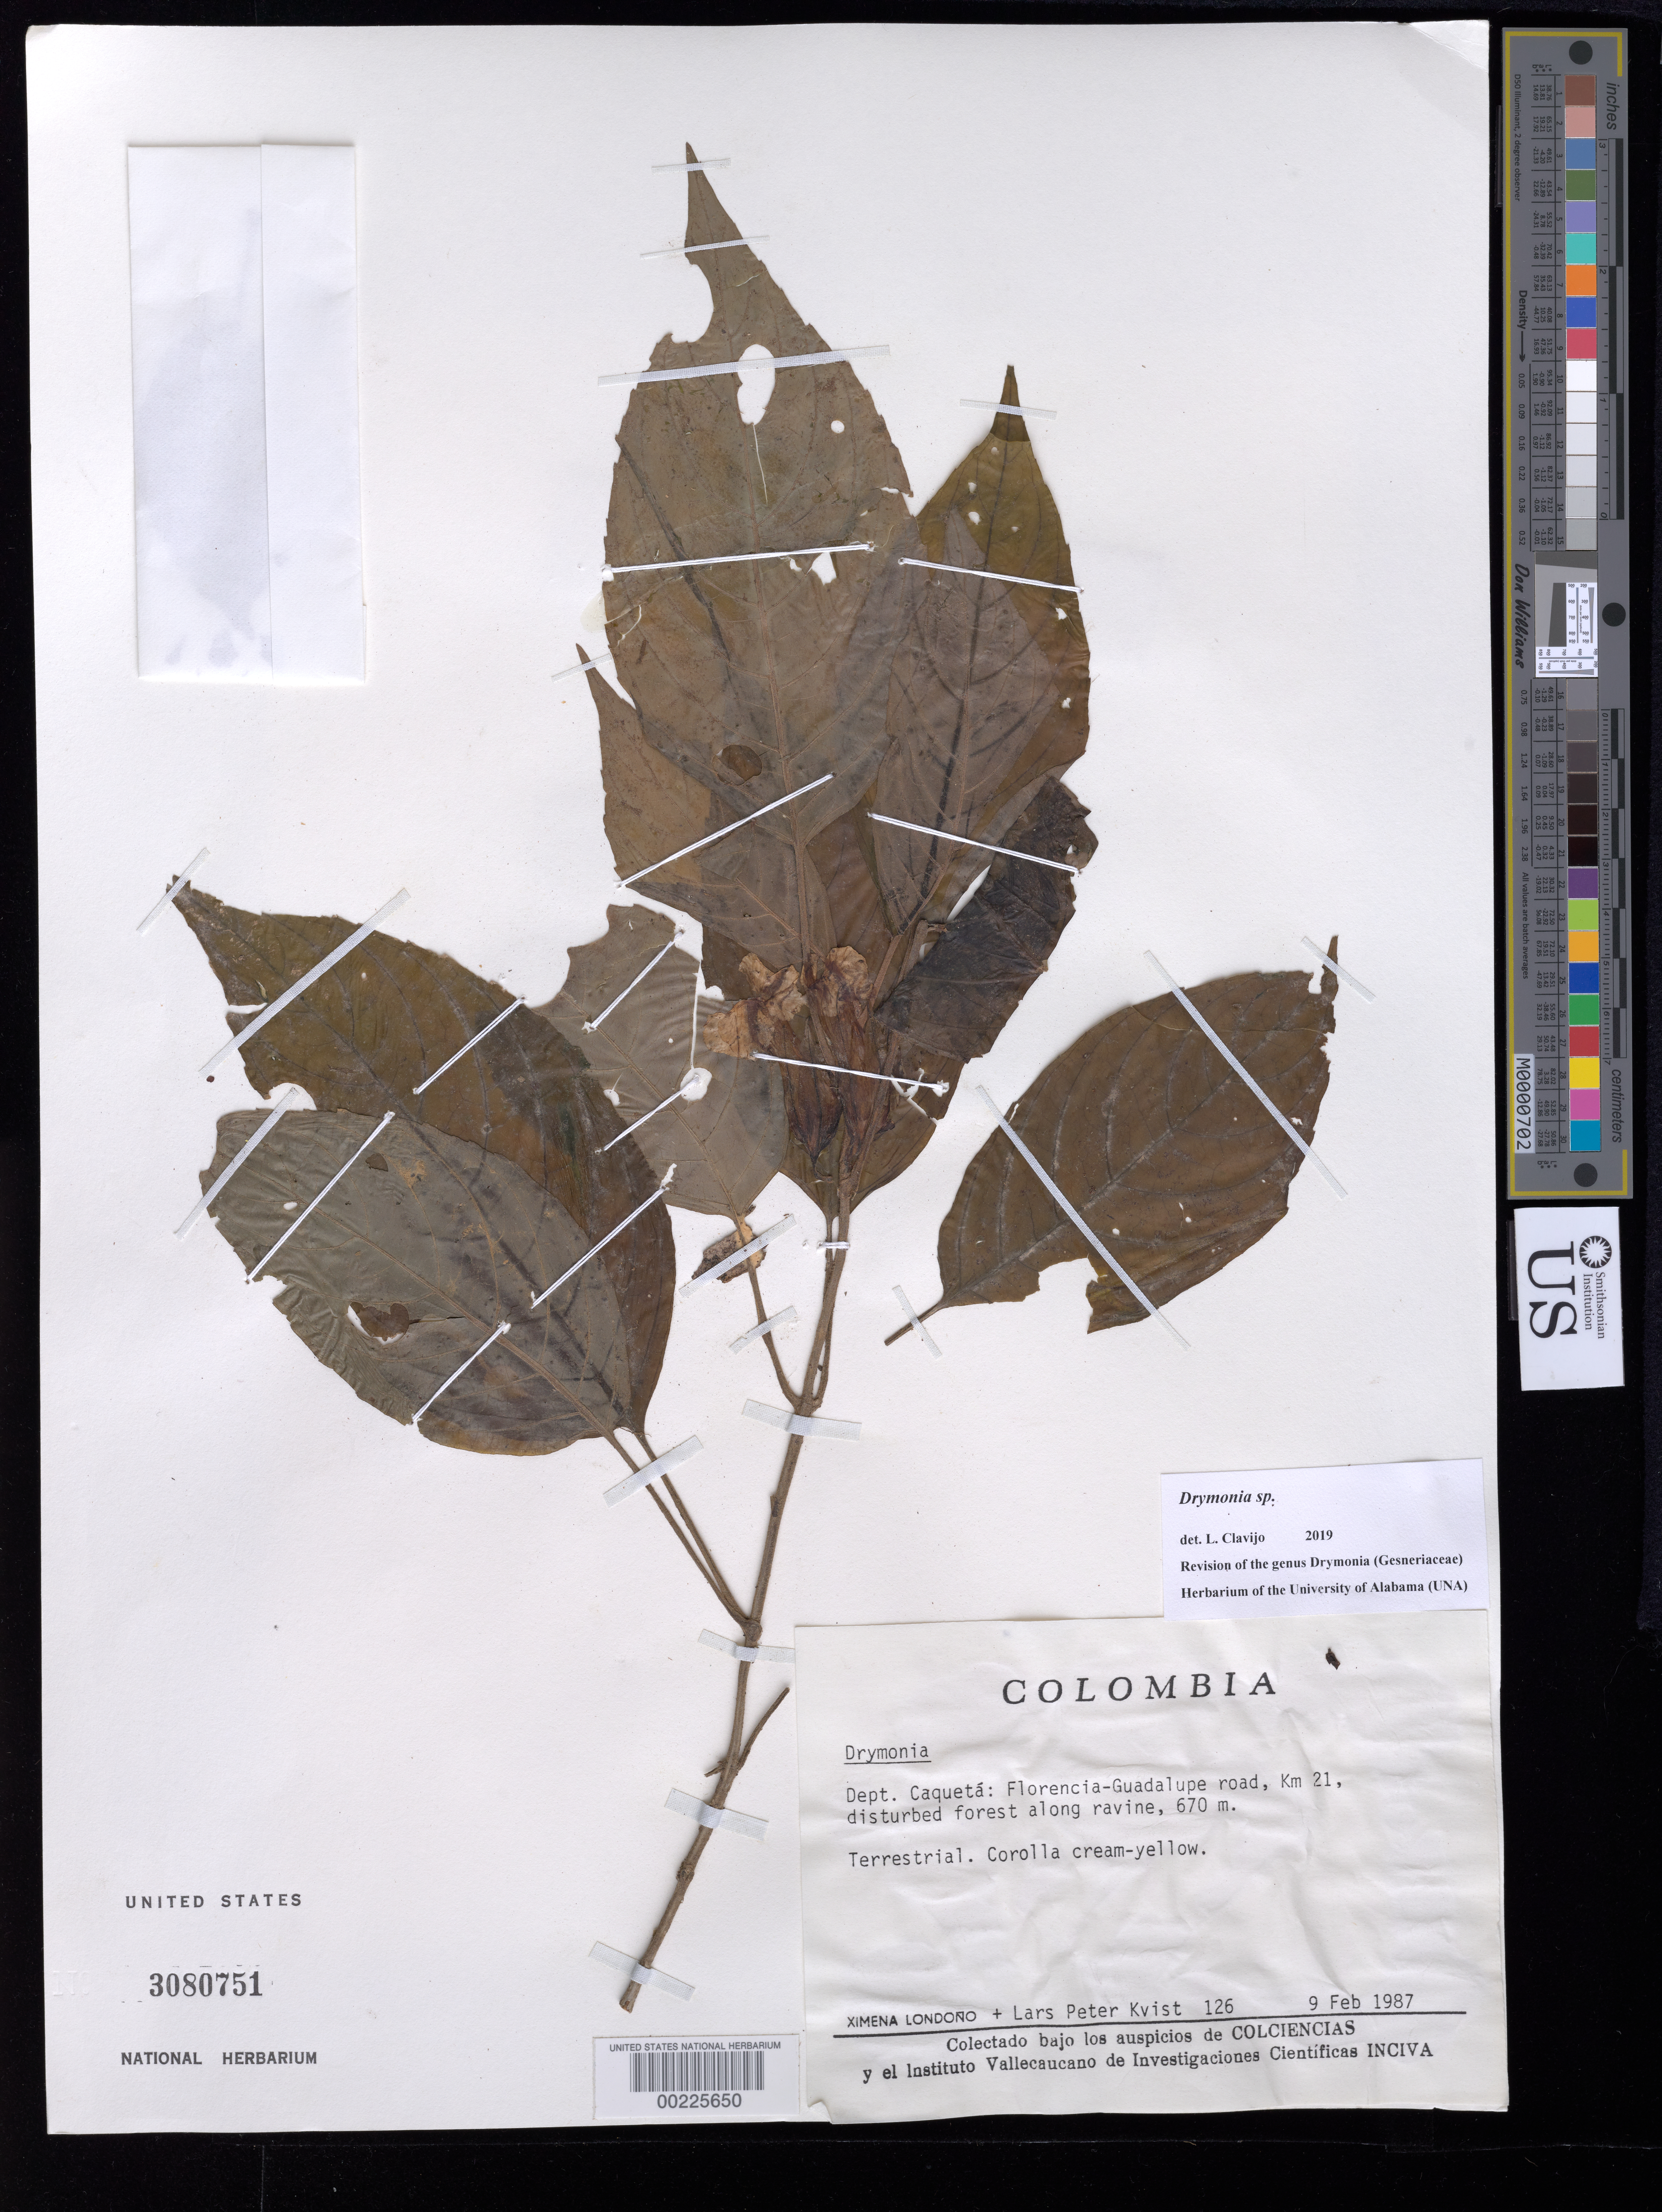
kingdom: Plantae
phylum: Tracheophyta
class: Magnoliopsida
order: Lamiales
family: Gesneriaceae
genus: Drymonia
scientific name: Drymonia sp.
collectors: X. Londoño & L. P. Kvist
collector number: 126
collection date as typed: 09 Feb 1987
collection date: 1987-02-09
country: Colombia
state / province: Caquetá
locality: Florenica - Guadalupe road, km 21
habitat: Disturbed forest along ravine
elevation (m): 670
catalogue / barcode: US 3080751